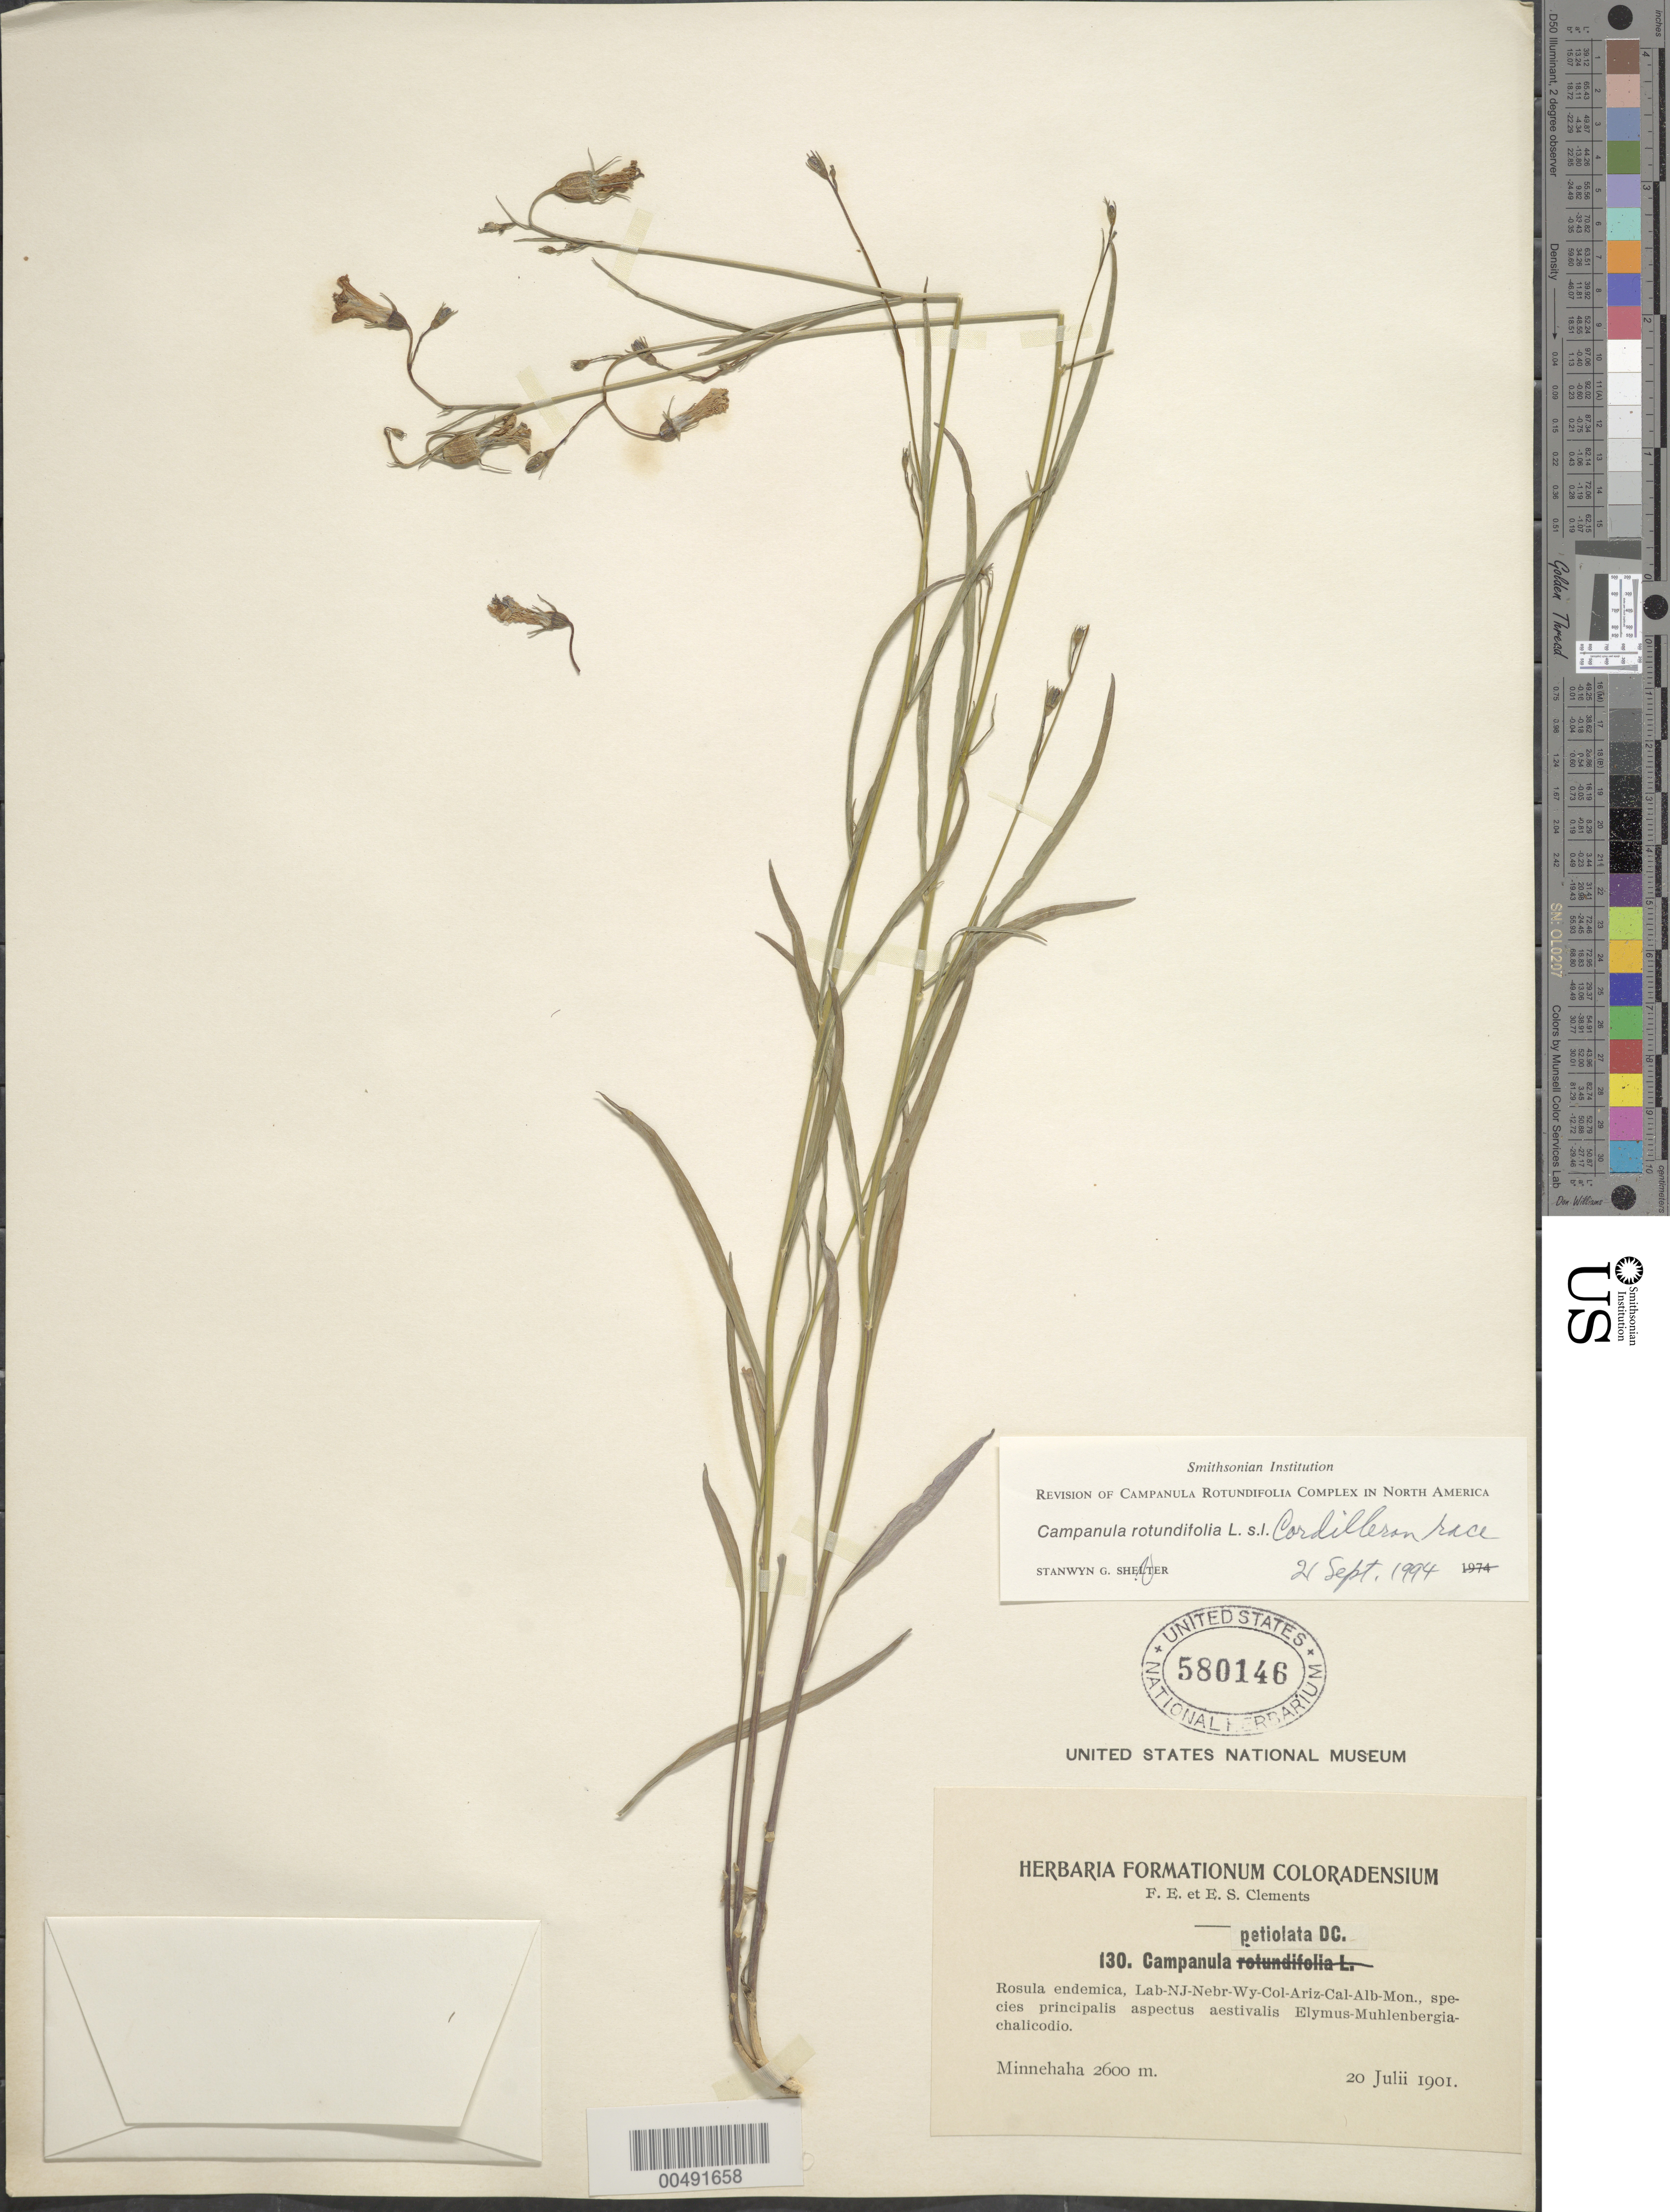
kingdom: Plantae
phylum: Tracheophyta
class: Magnoliopsida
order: Asterales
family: Campanulaceae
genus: Campanula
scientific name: Campanula rotundifolia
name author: L.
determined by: Shetler, Stanwyn G., (US), NMNH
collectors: F. E. Clements & E. S. Clements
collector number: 130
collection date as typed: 20 Jul 1920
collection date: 1920-07-20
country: United States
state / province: Colorado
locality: Minnehaha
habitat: "species principalis aspectus aestivalis Elymus-Muhlenbergia-chalicodio"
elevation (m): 2600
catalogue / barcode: US 580146